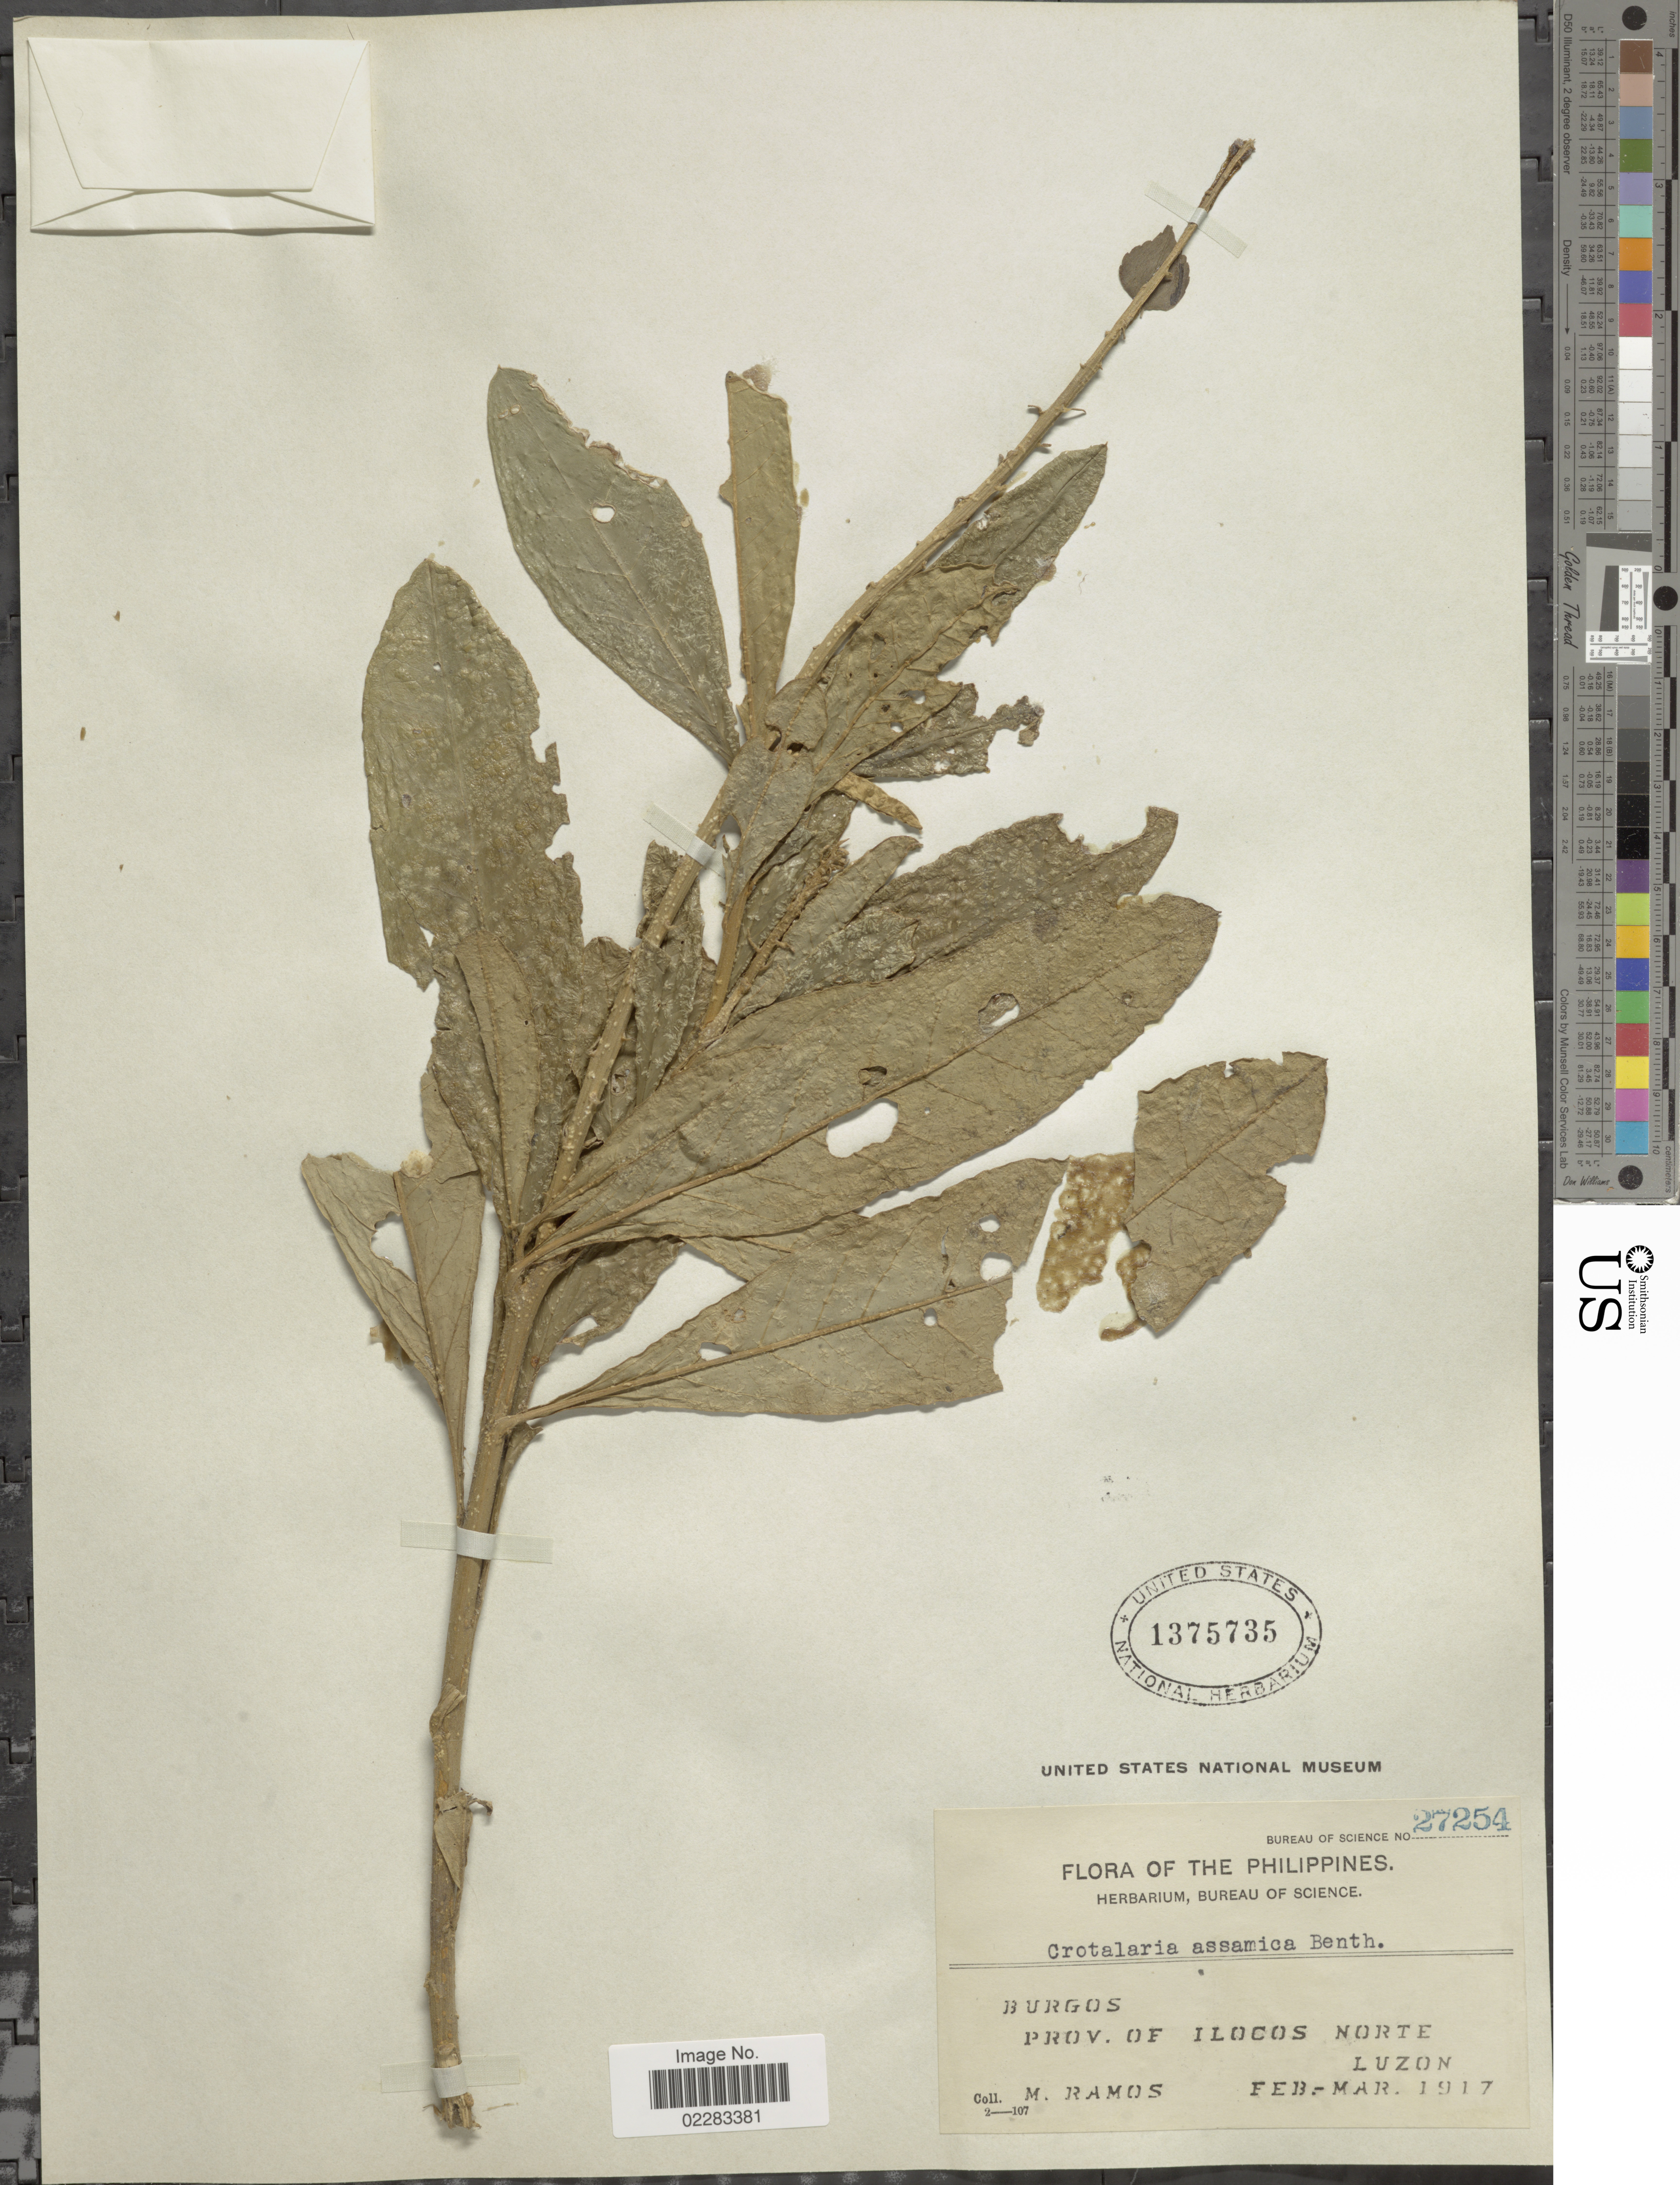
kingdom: Plantae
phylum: Tracheophyta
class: Magnoliopsida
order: Fabales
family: Fabaceae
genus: Crotalaria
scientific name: Crotalaria assamica var. philippinensis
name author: Adema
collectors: M. Ramos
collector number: Bureau of Science 27254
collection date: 1917-02/1917-03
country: Philippines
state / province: Ilocos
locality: Burgos, Prov. of Ilocos Norte, Luzon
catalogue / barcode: US 1375735